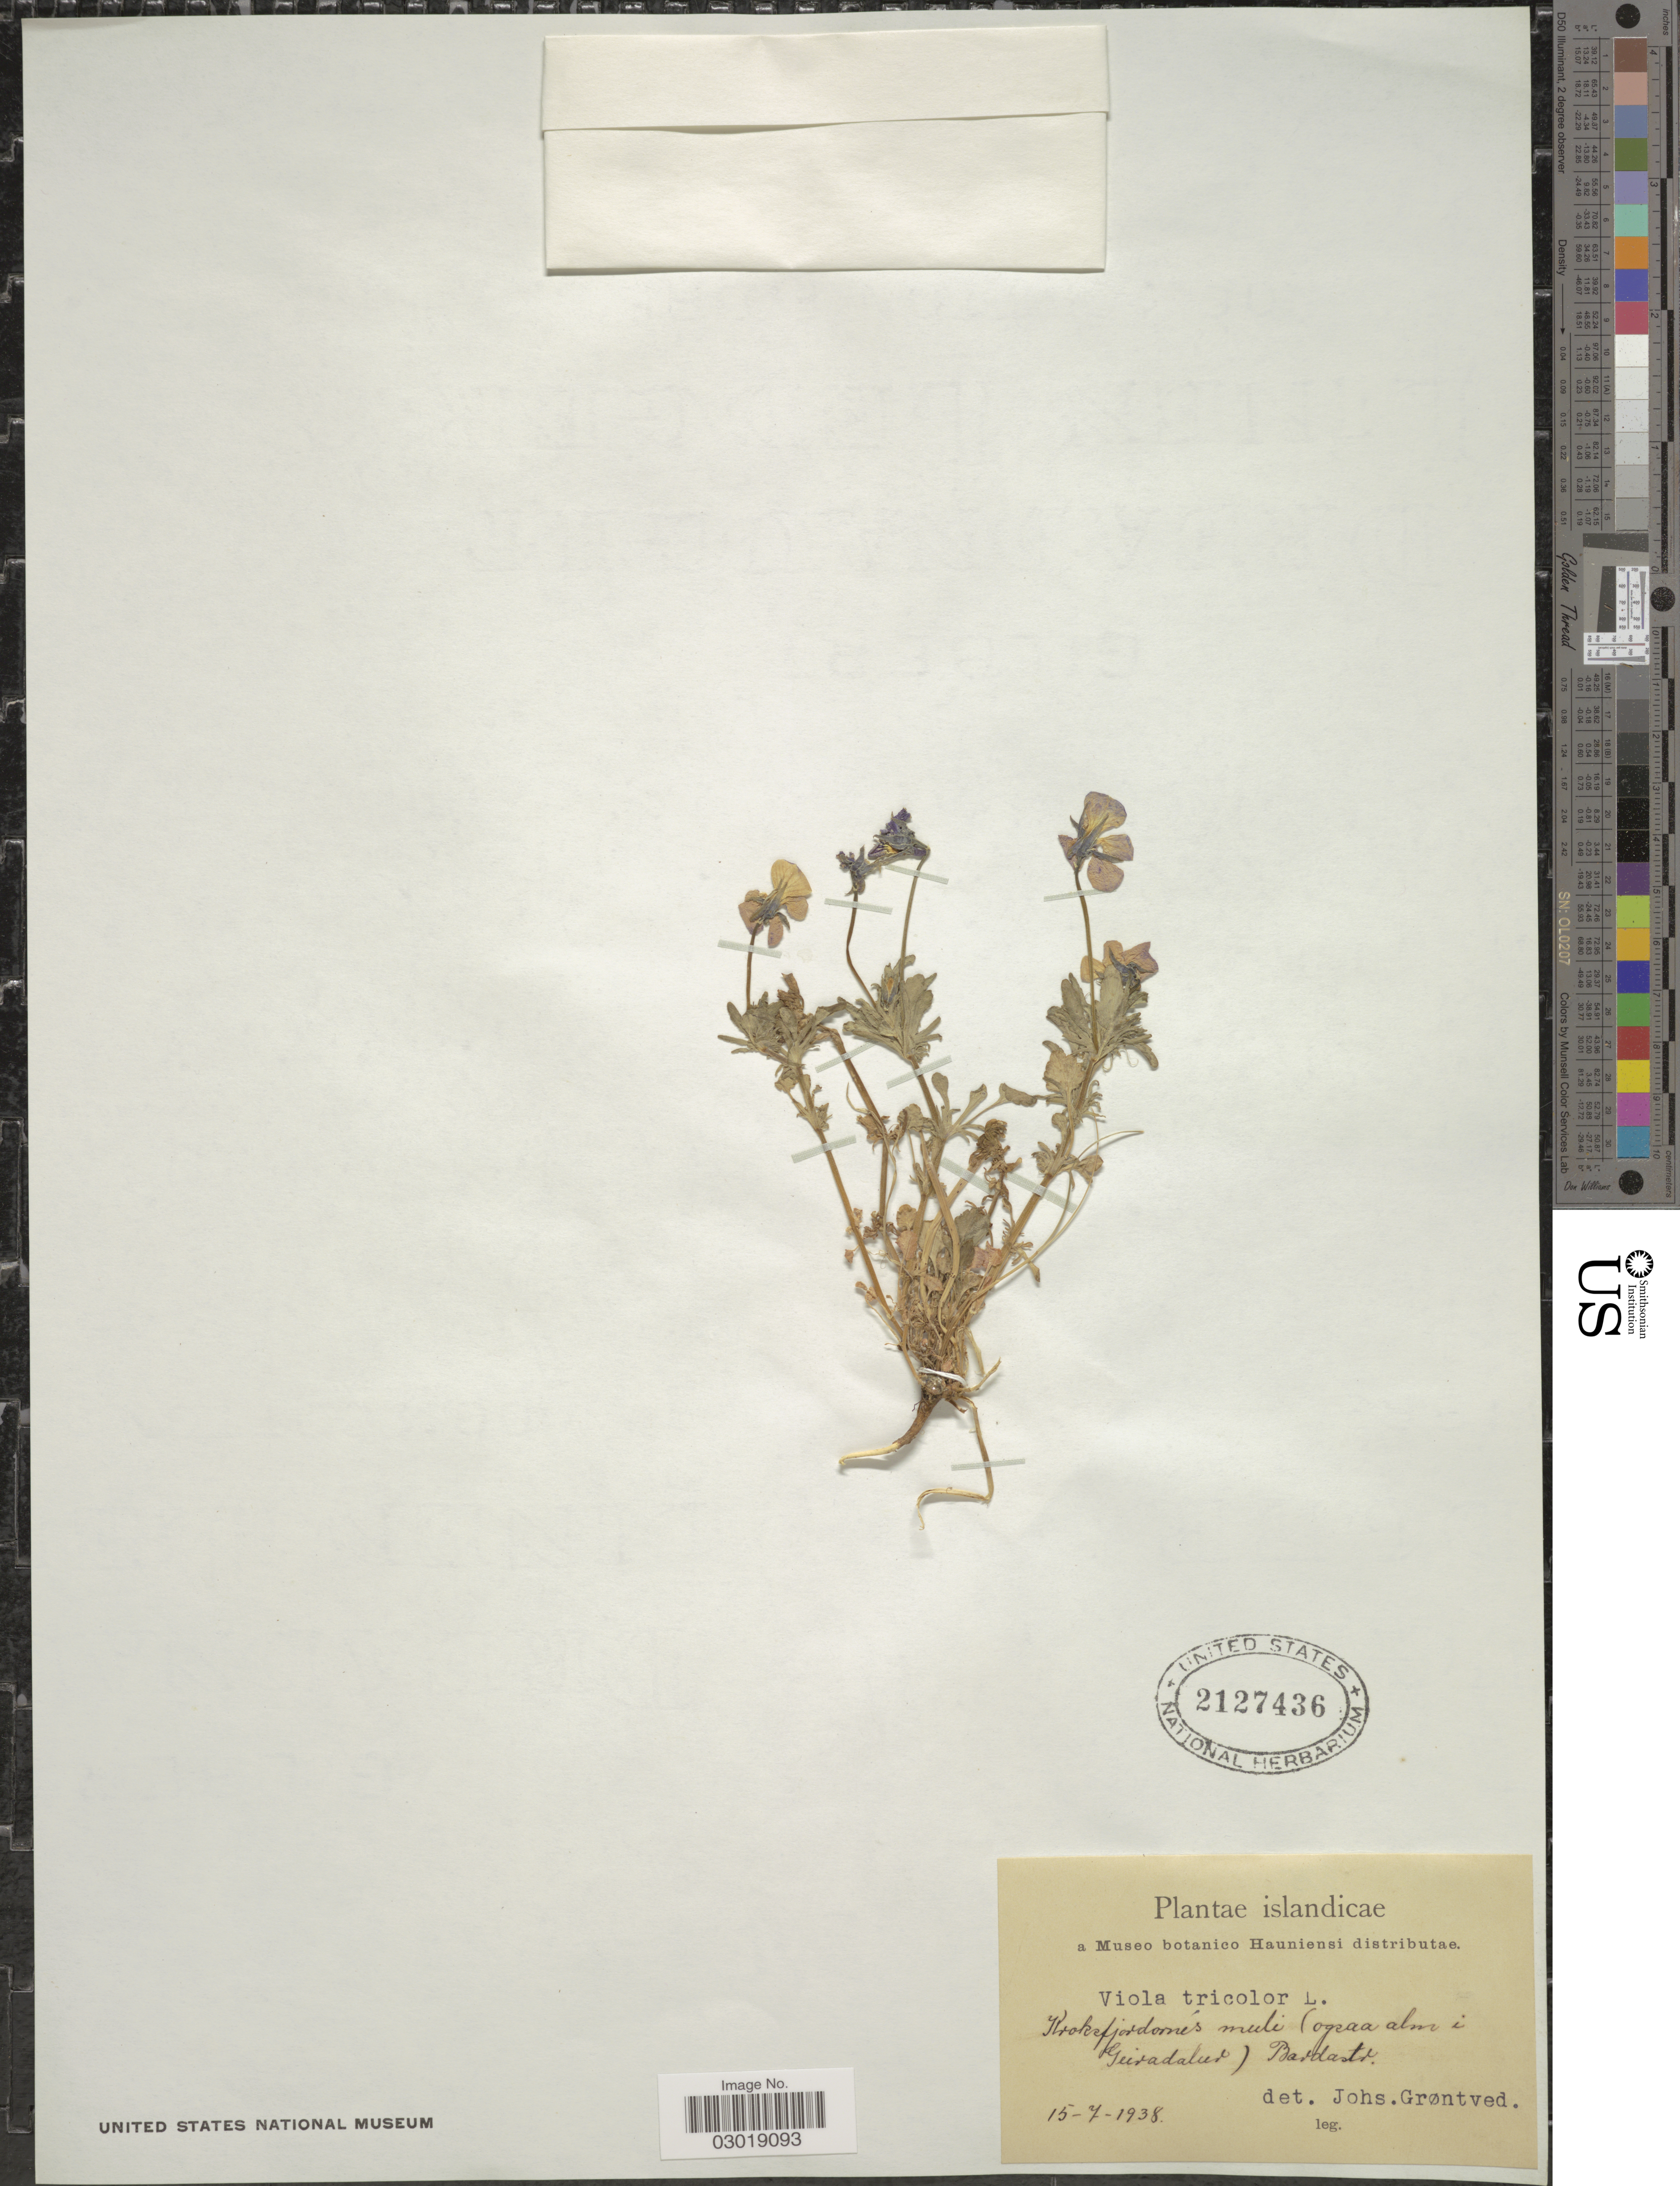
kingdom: Plantae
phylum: Tracheophyta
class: Magnoliopsida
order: Malpighiales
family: Violaceae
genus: Viola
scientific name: Viola tricolor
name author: L.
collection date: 1938-07-15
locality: Kroksfjordoone's muli (ograa alm i Guradaluro [interpreted]) Bavdastr [interpreted].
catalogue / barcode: US 2127436